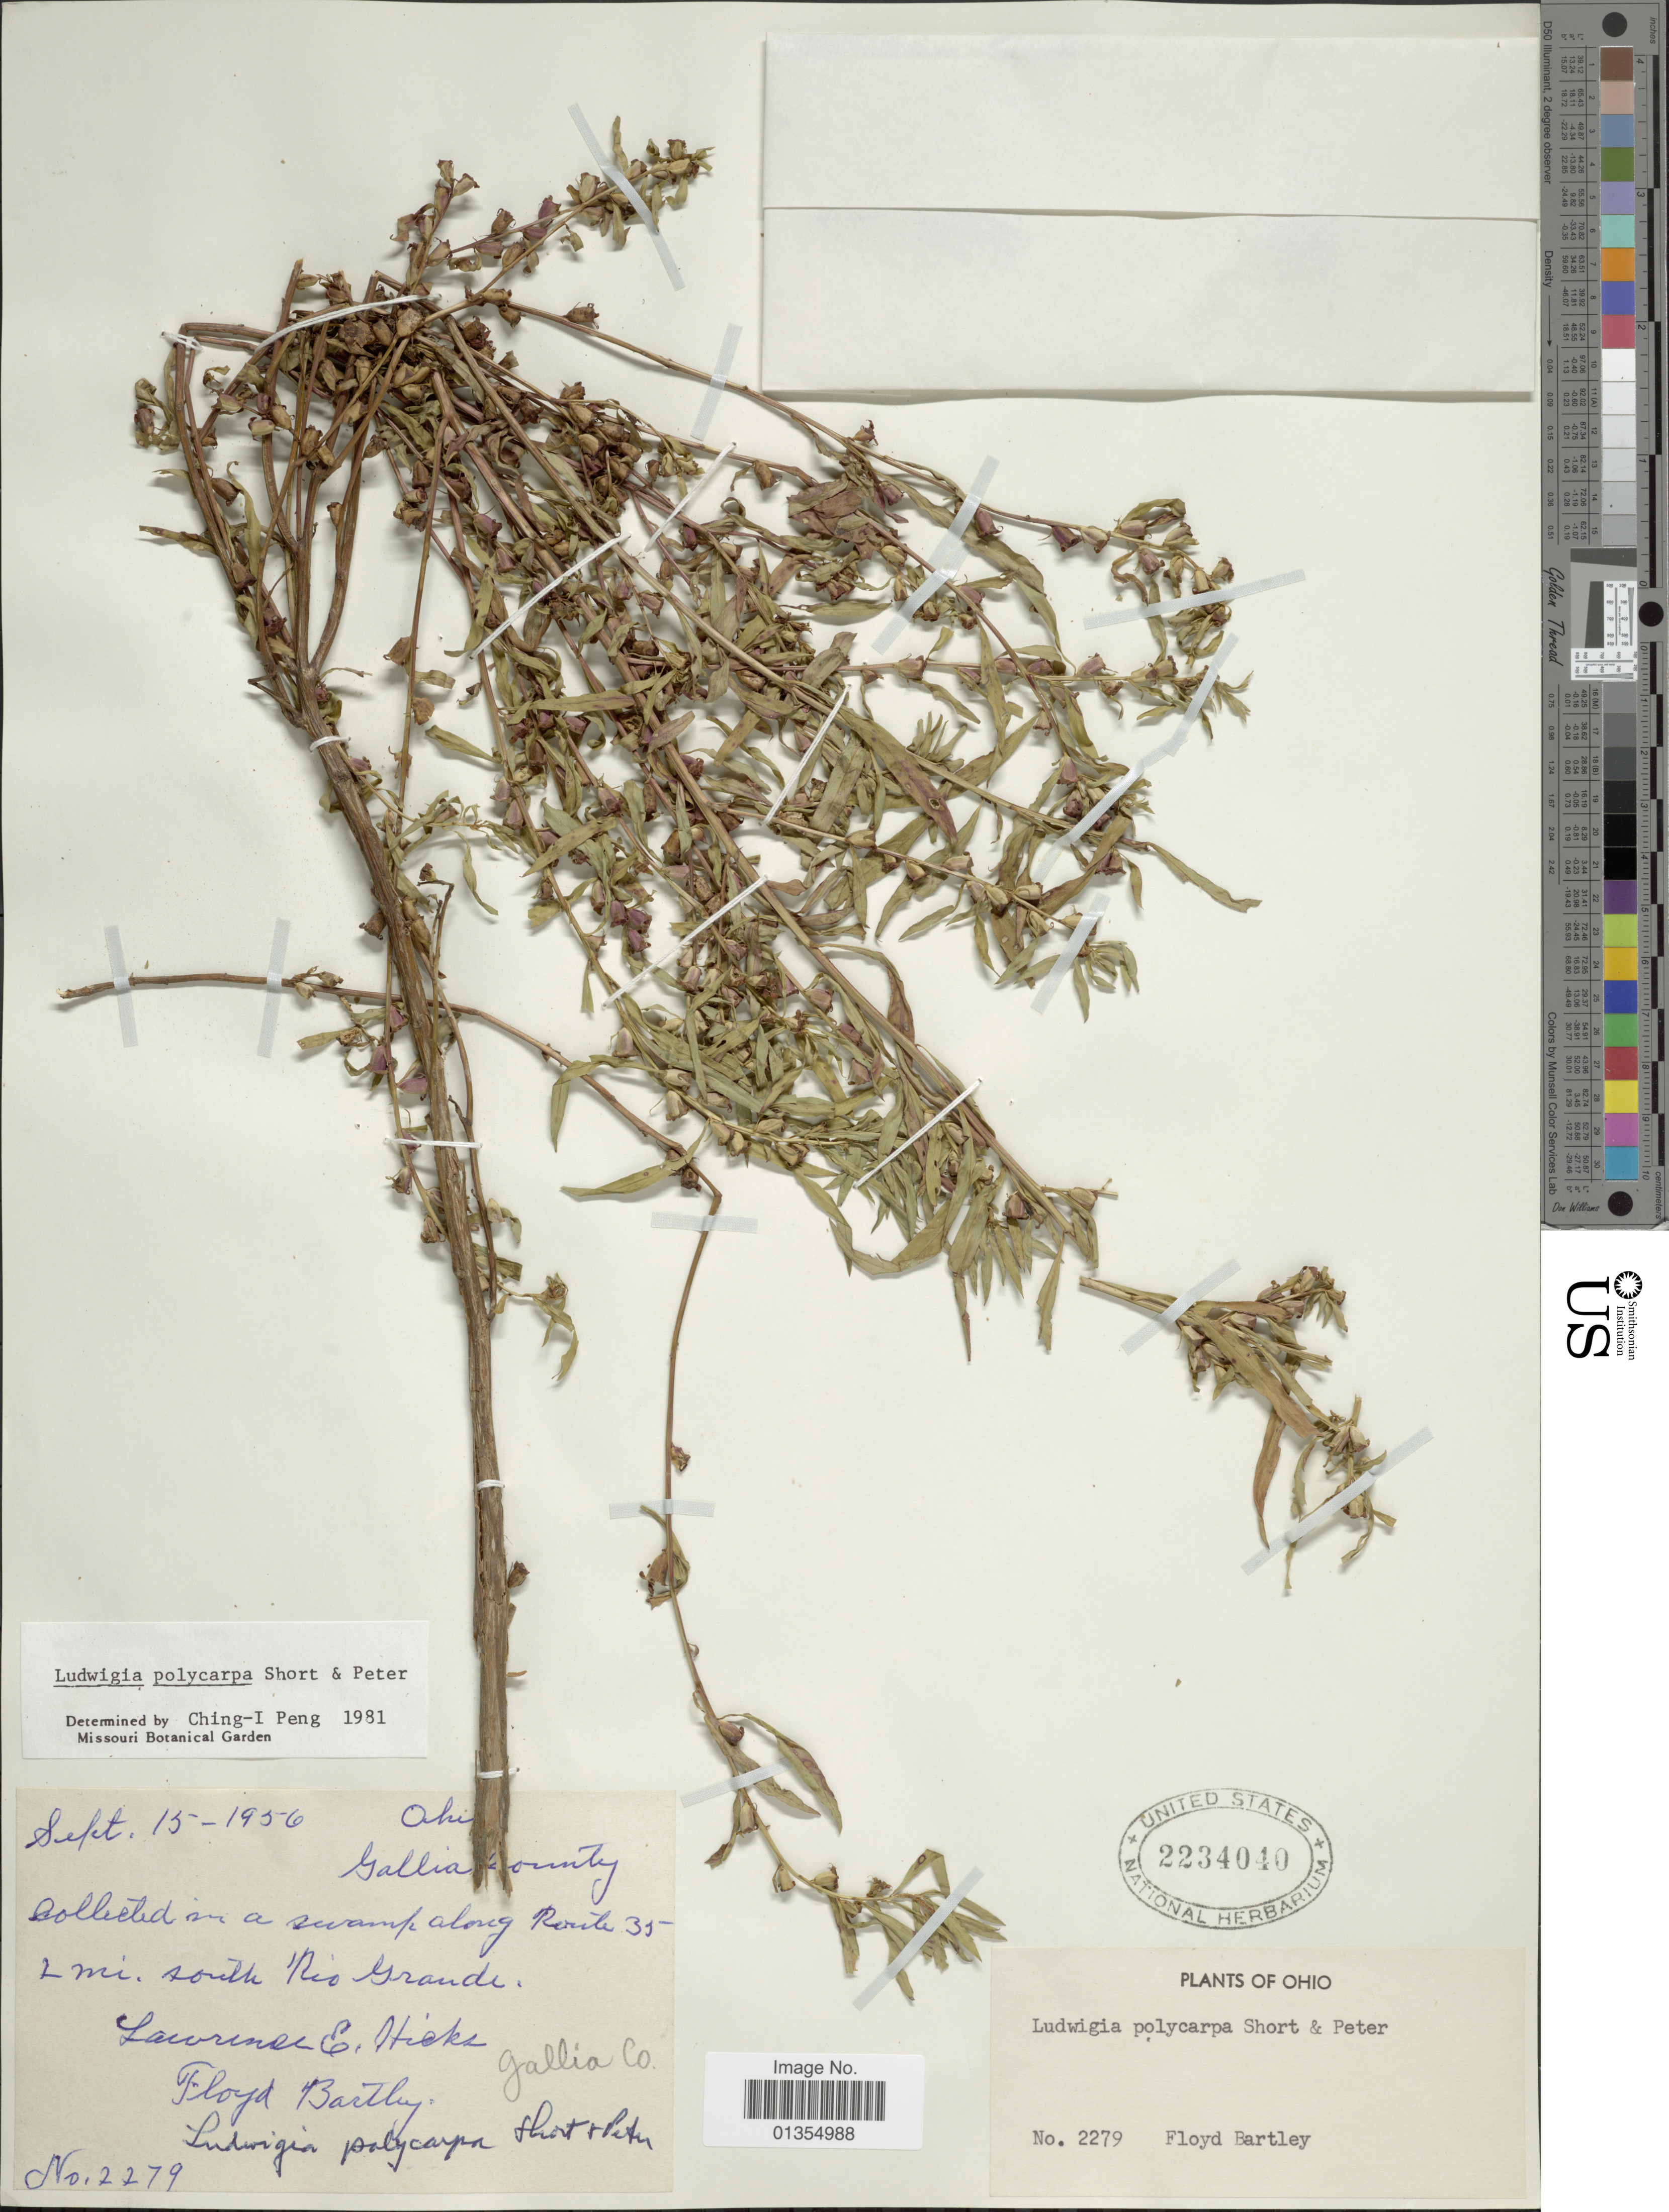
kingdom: Plantae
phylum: Tracheophyta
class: Magnoliopsida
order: Myrtales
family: Onagraceae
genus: Ludwigia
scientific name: Ludwigia polycarpa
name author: Short & R. Peter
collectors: F. Bartley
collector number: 2279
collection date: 1956-09-15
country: United States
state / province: Ohio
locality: Gallia County, along Route 35 2 mi south Rio Grande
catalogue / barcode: US 2234040